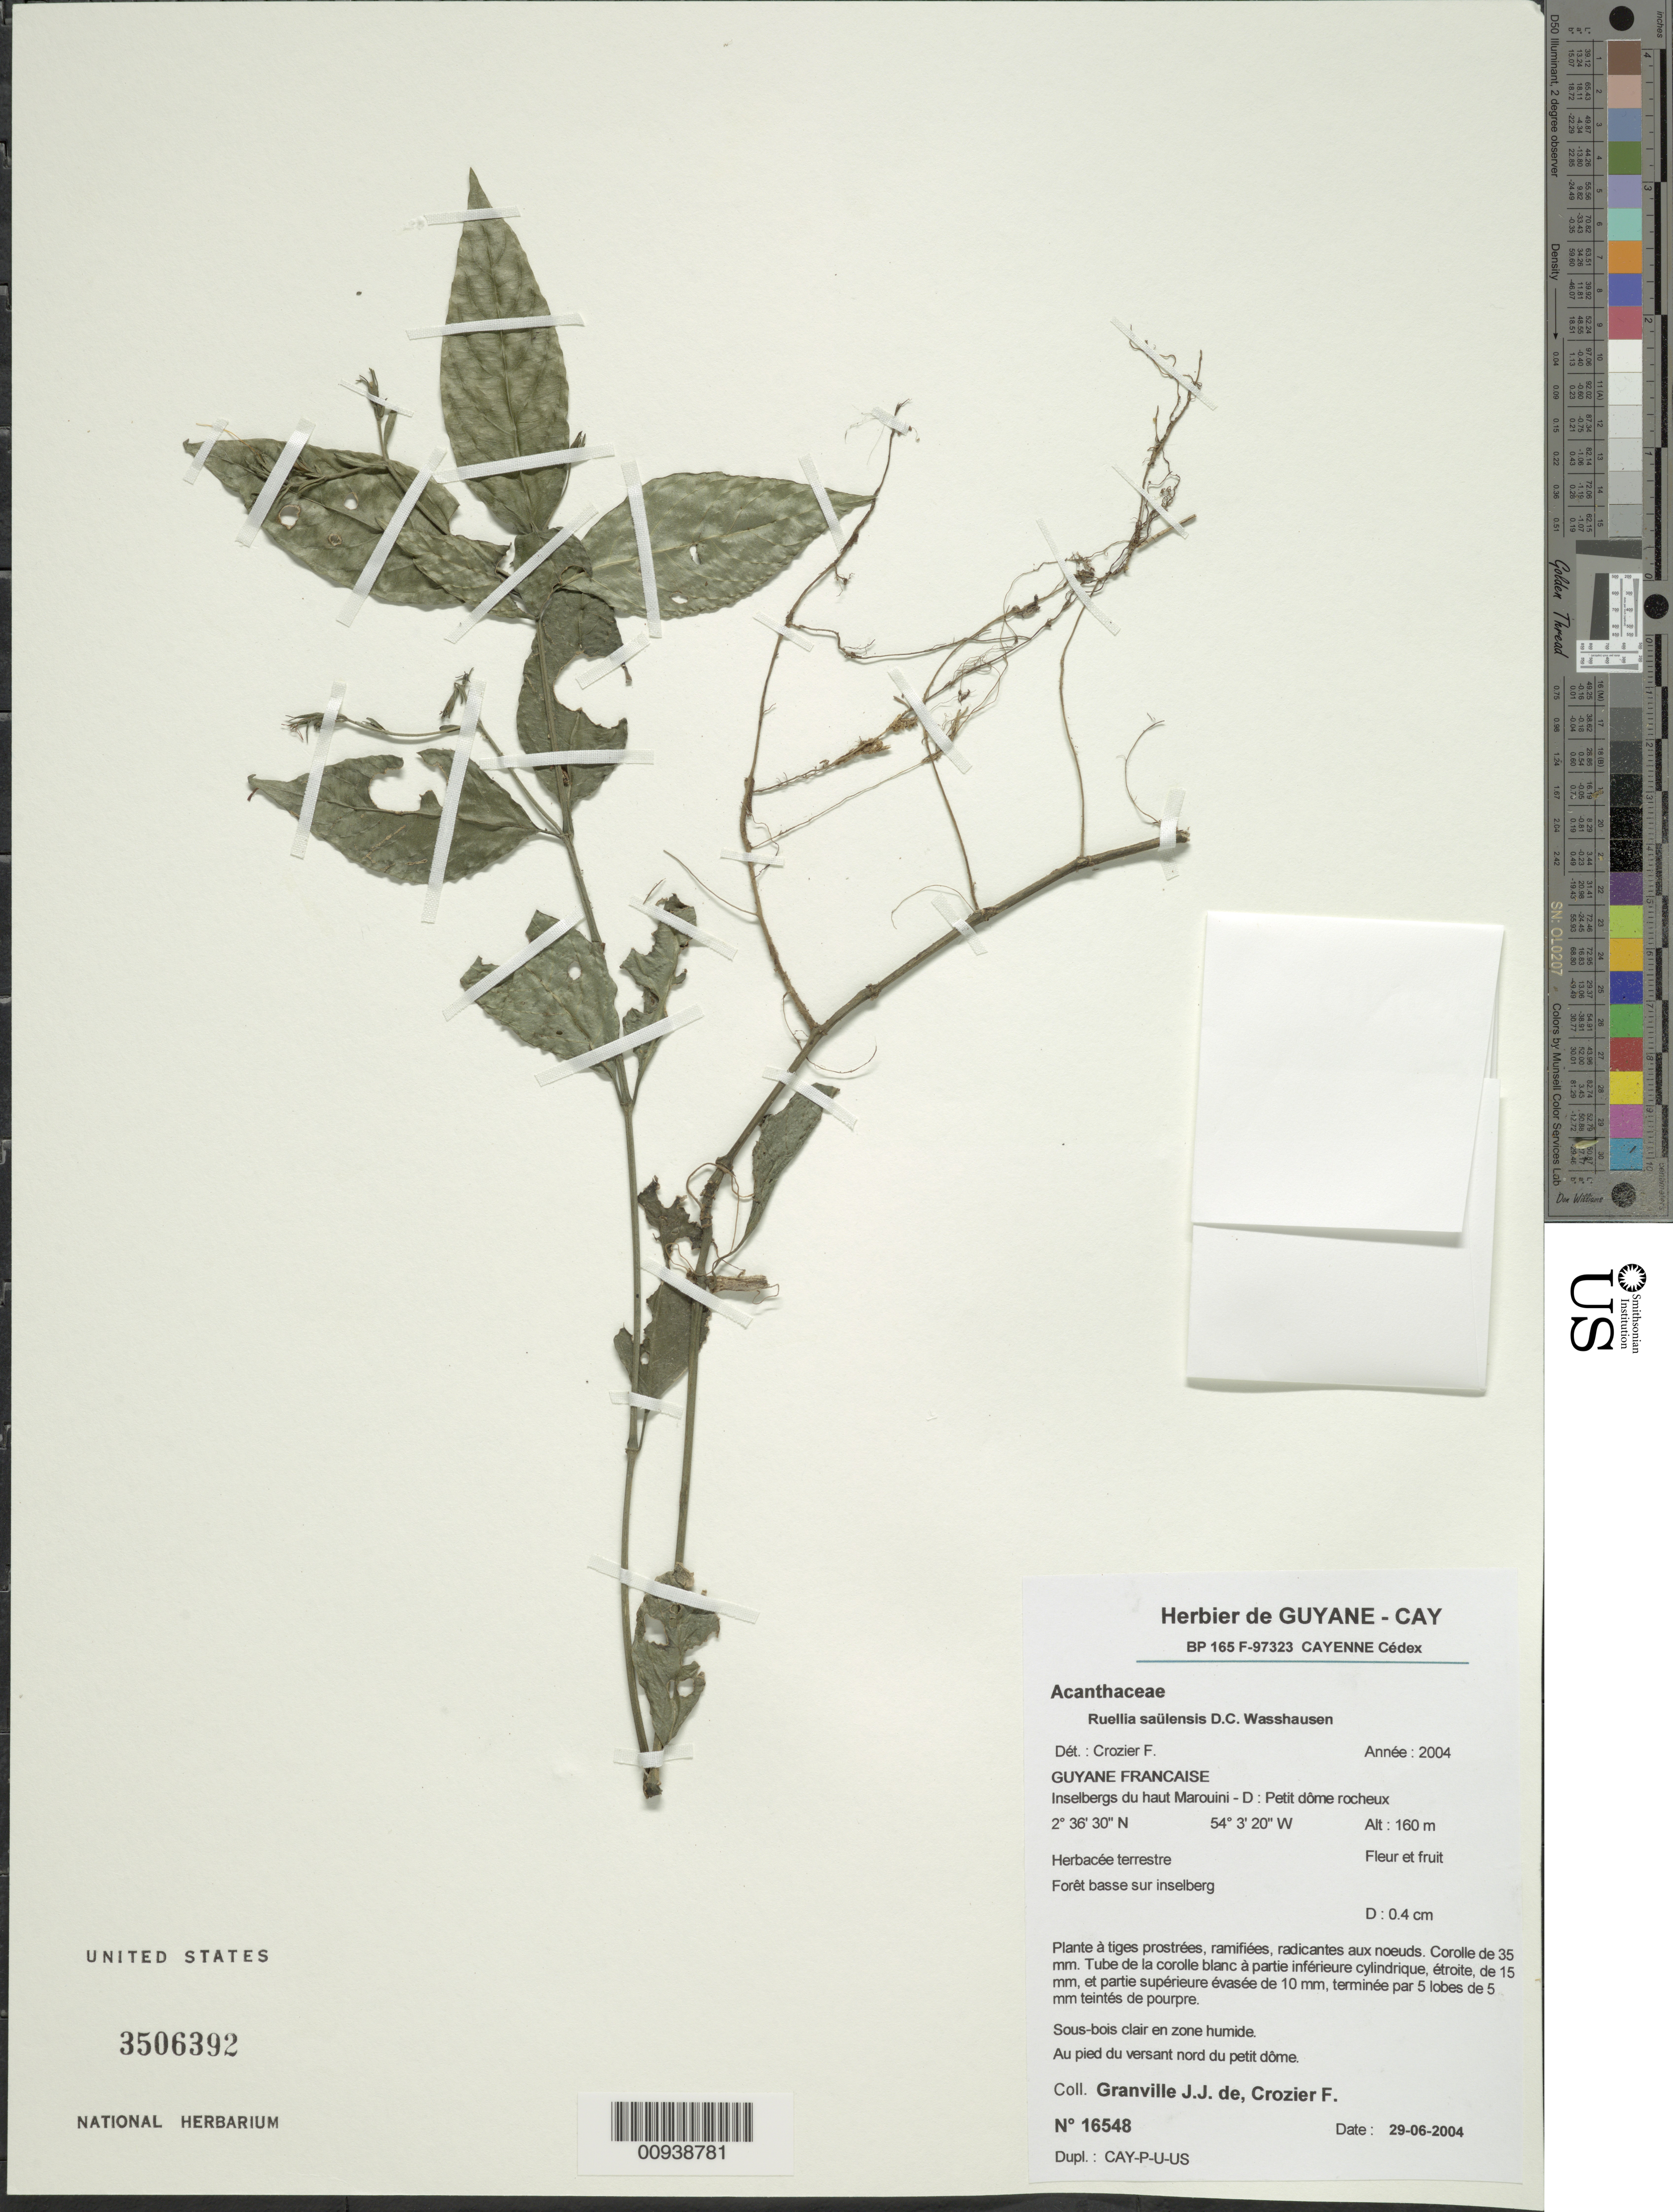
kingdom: Plantae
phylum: Tracheophyta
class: Magnoliopsida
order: Lamiales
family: Acanthaceae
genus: Ruellia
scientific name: Ruellia saülensis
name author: Wassh.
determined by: Crozier, F.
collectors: J.-J. de Granville & F. Crozier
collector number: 16548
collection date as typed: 29-Jun-04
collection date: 2004-06-29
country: French Guiana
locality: Haut Marouini-D; Petit dôme rocheux.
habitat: Forêt basse sur inselberg, au pied du versant nord du petit dôme; sous bois clair en zone humide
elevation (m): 160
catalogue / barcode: US 3506392